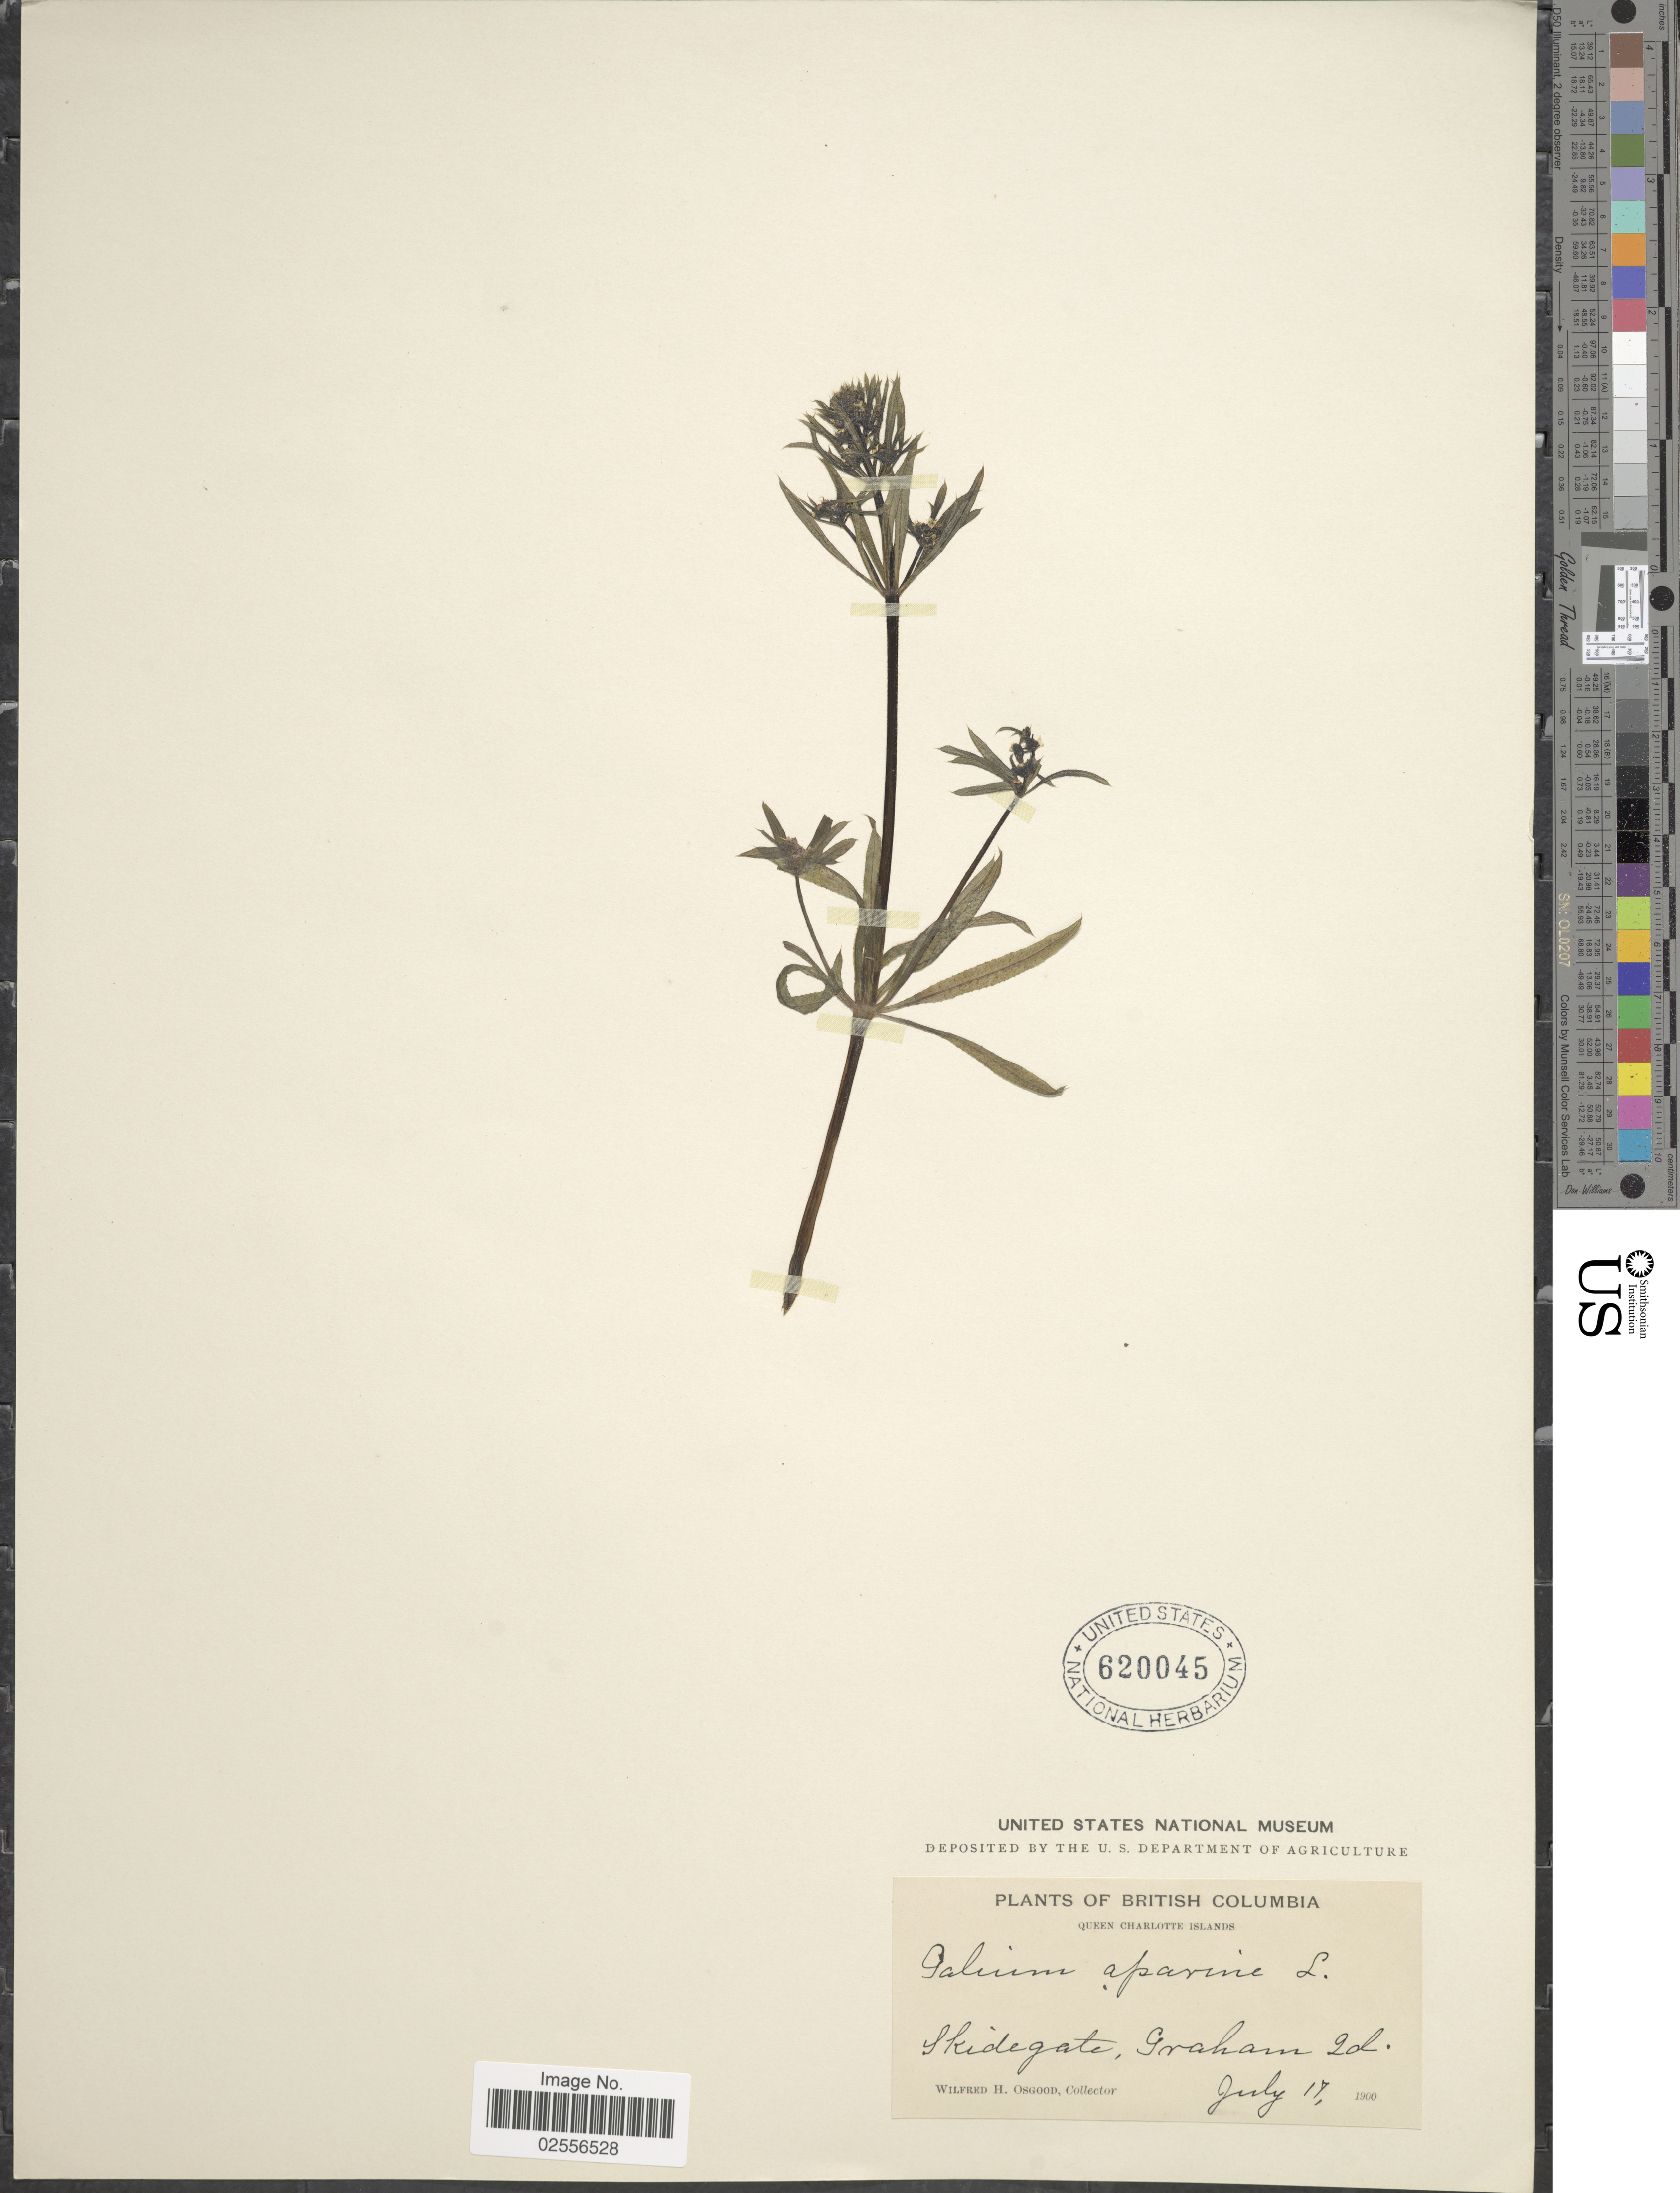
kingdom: Plantae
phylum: Tracheophyta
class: Magnoliopsida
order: Gentianales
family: Rubiaceae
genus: Galium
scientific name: Galium aparine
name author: L.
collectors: W. Osgood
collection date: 1900-07-17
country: Canada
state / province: British Columbia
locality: Queen Cahrlotte Islands, Skidegate, Graham Id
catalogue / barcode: US 620045